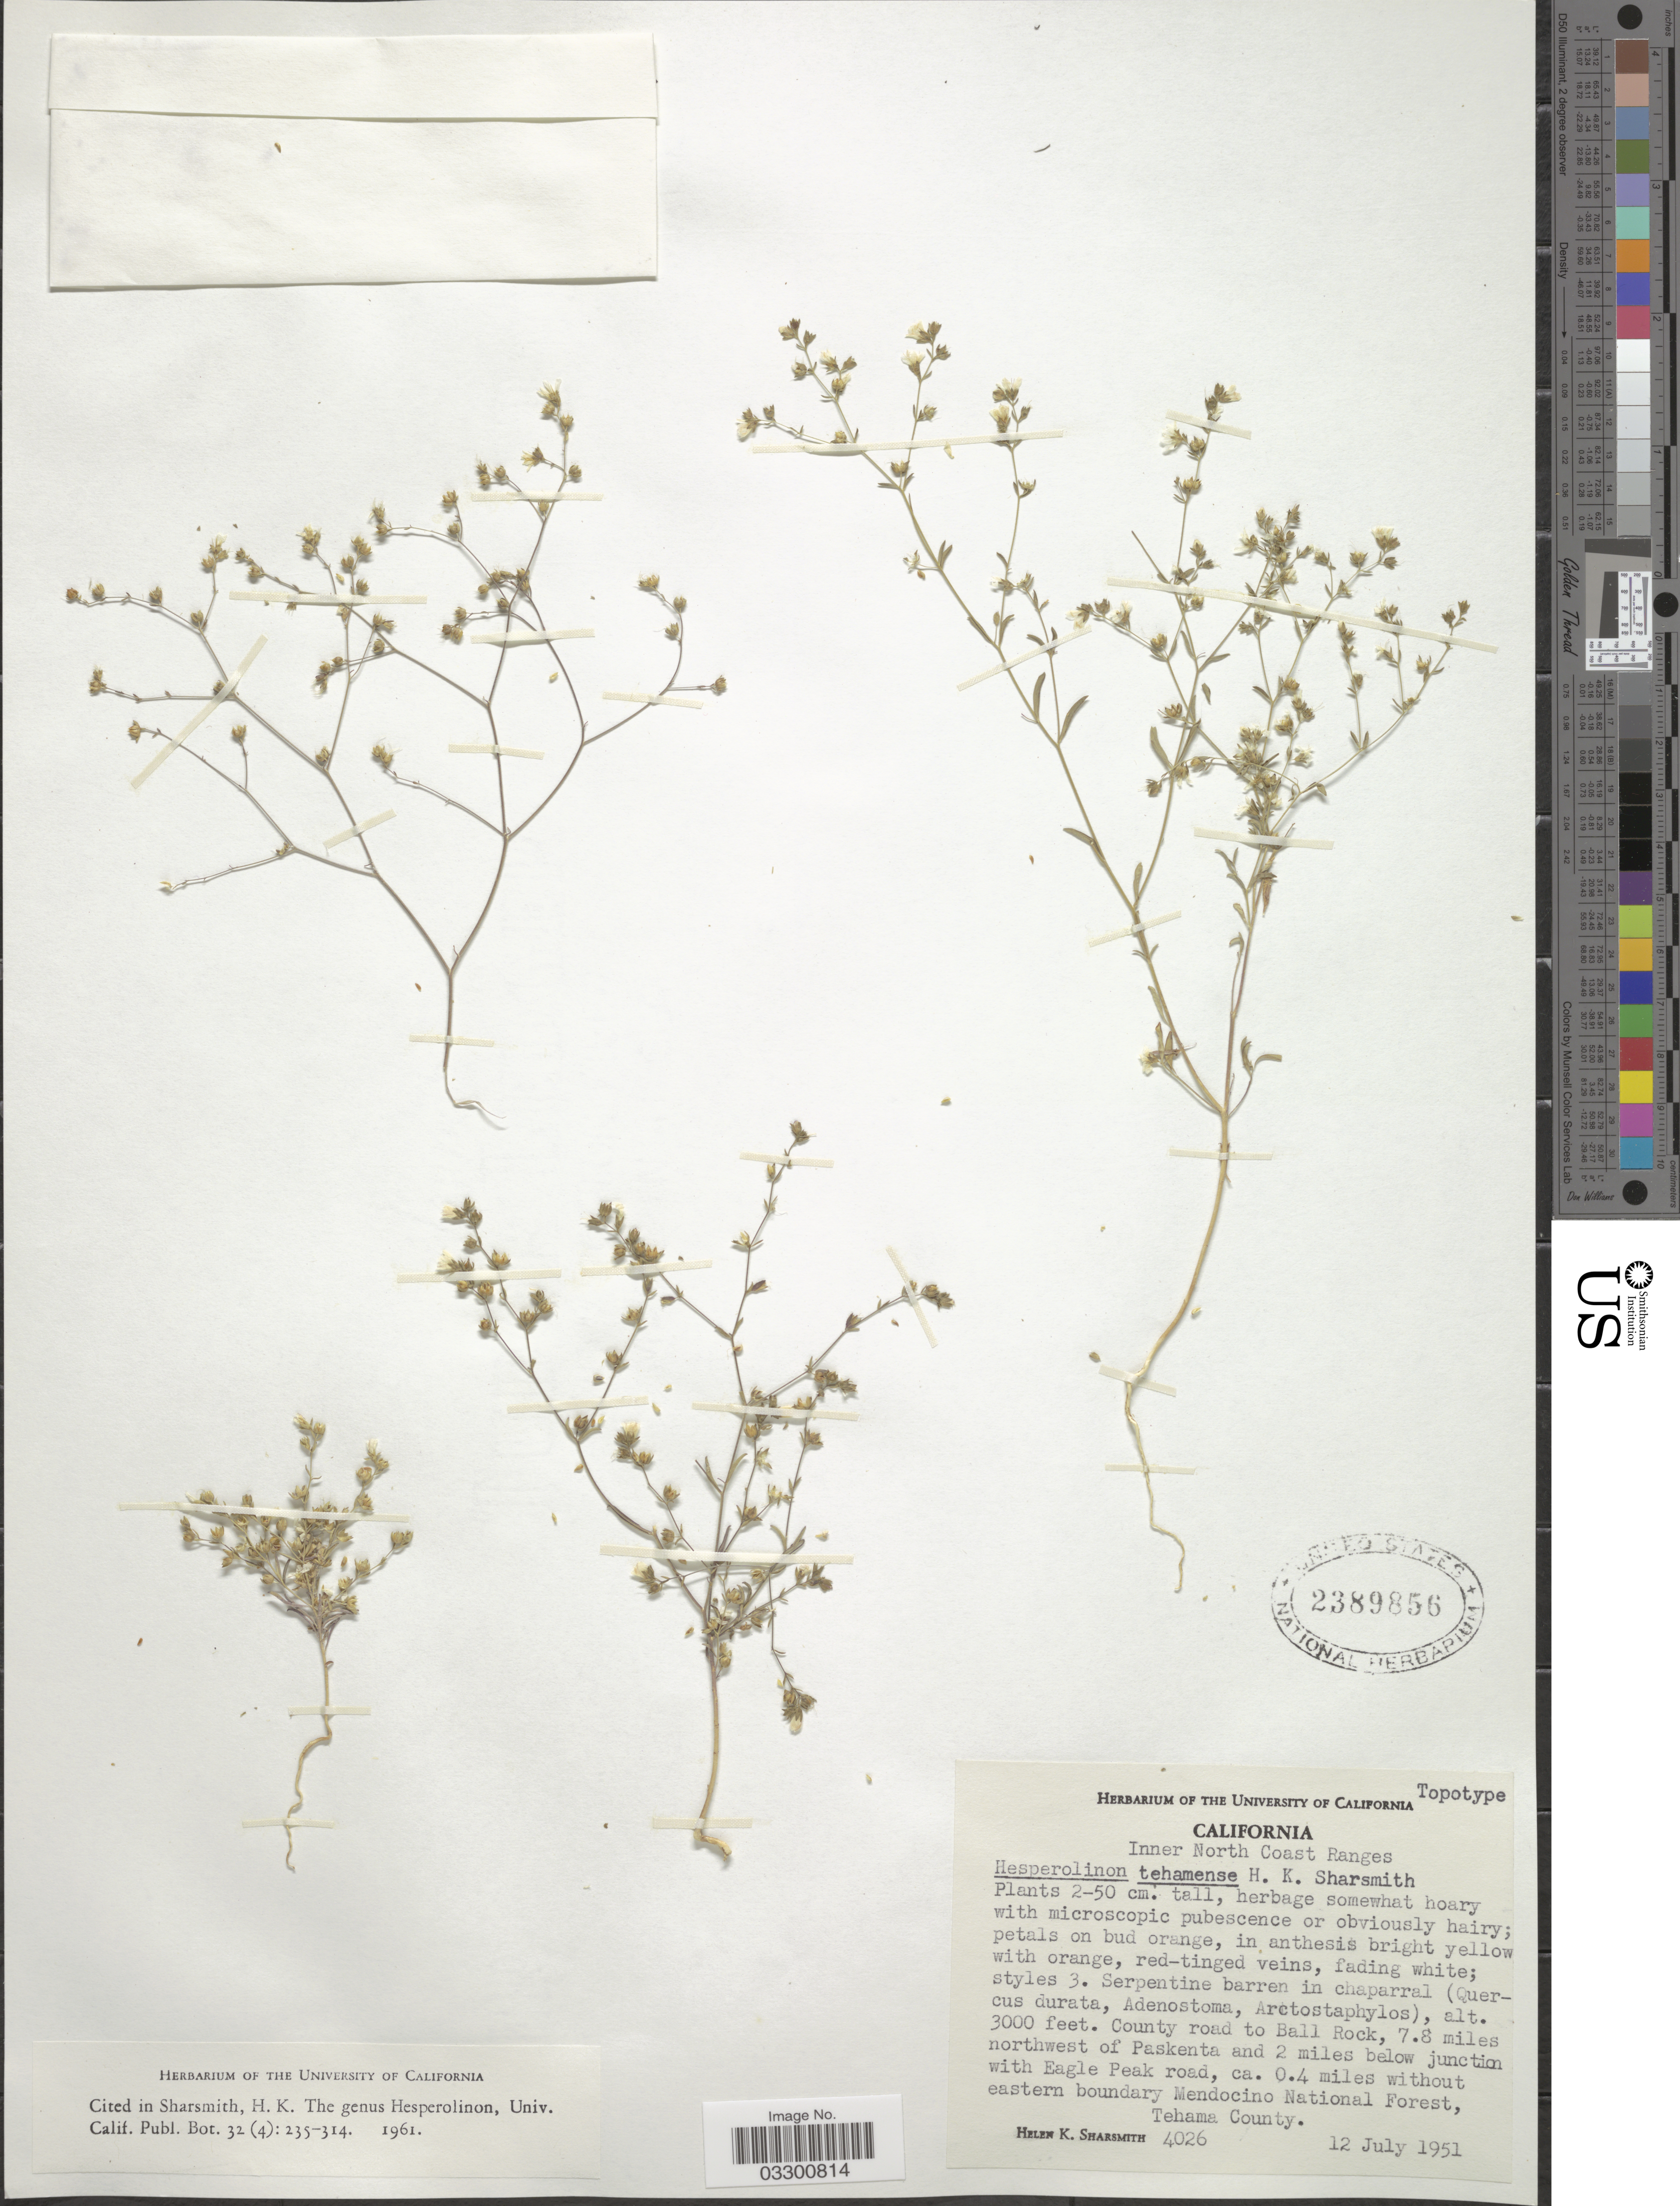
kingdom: Plantae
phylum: Tracheophyta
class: Magnoliopsida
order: Malpighiales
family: Linaceae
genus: Linum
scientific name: Linum tehamense (H. Sharsm.) comb. nov. ined.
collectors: H. Sharsmith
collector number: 4026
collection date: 1951-07-12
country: United States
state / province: California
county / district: Tehama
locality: Inner North Coast Ranges, County road to Ball Rock, 7.8 miles north west of Paskenta and 2 miles below junction with Eagle Peak road, ca. 0.4 miles without eastern boundary Mendocino National Forest, Tehama County.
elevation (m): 914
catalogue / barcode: US 2389856